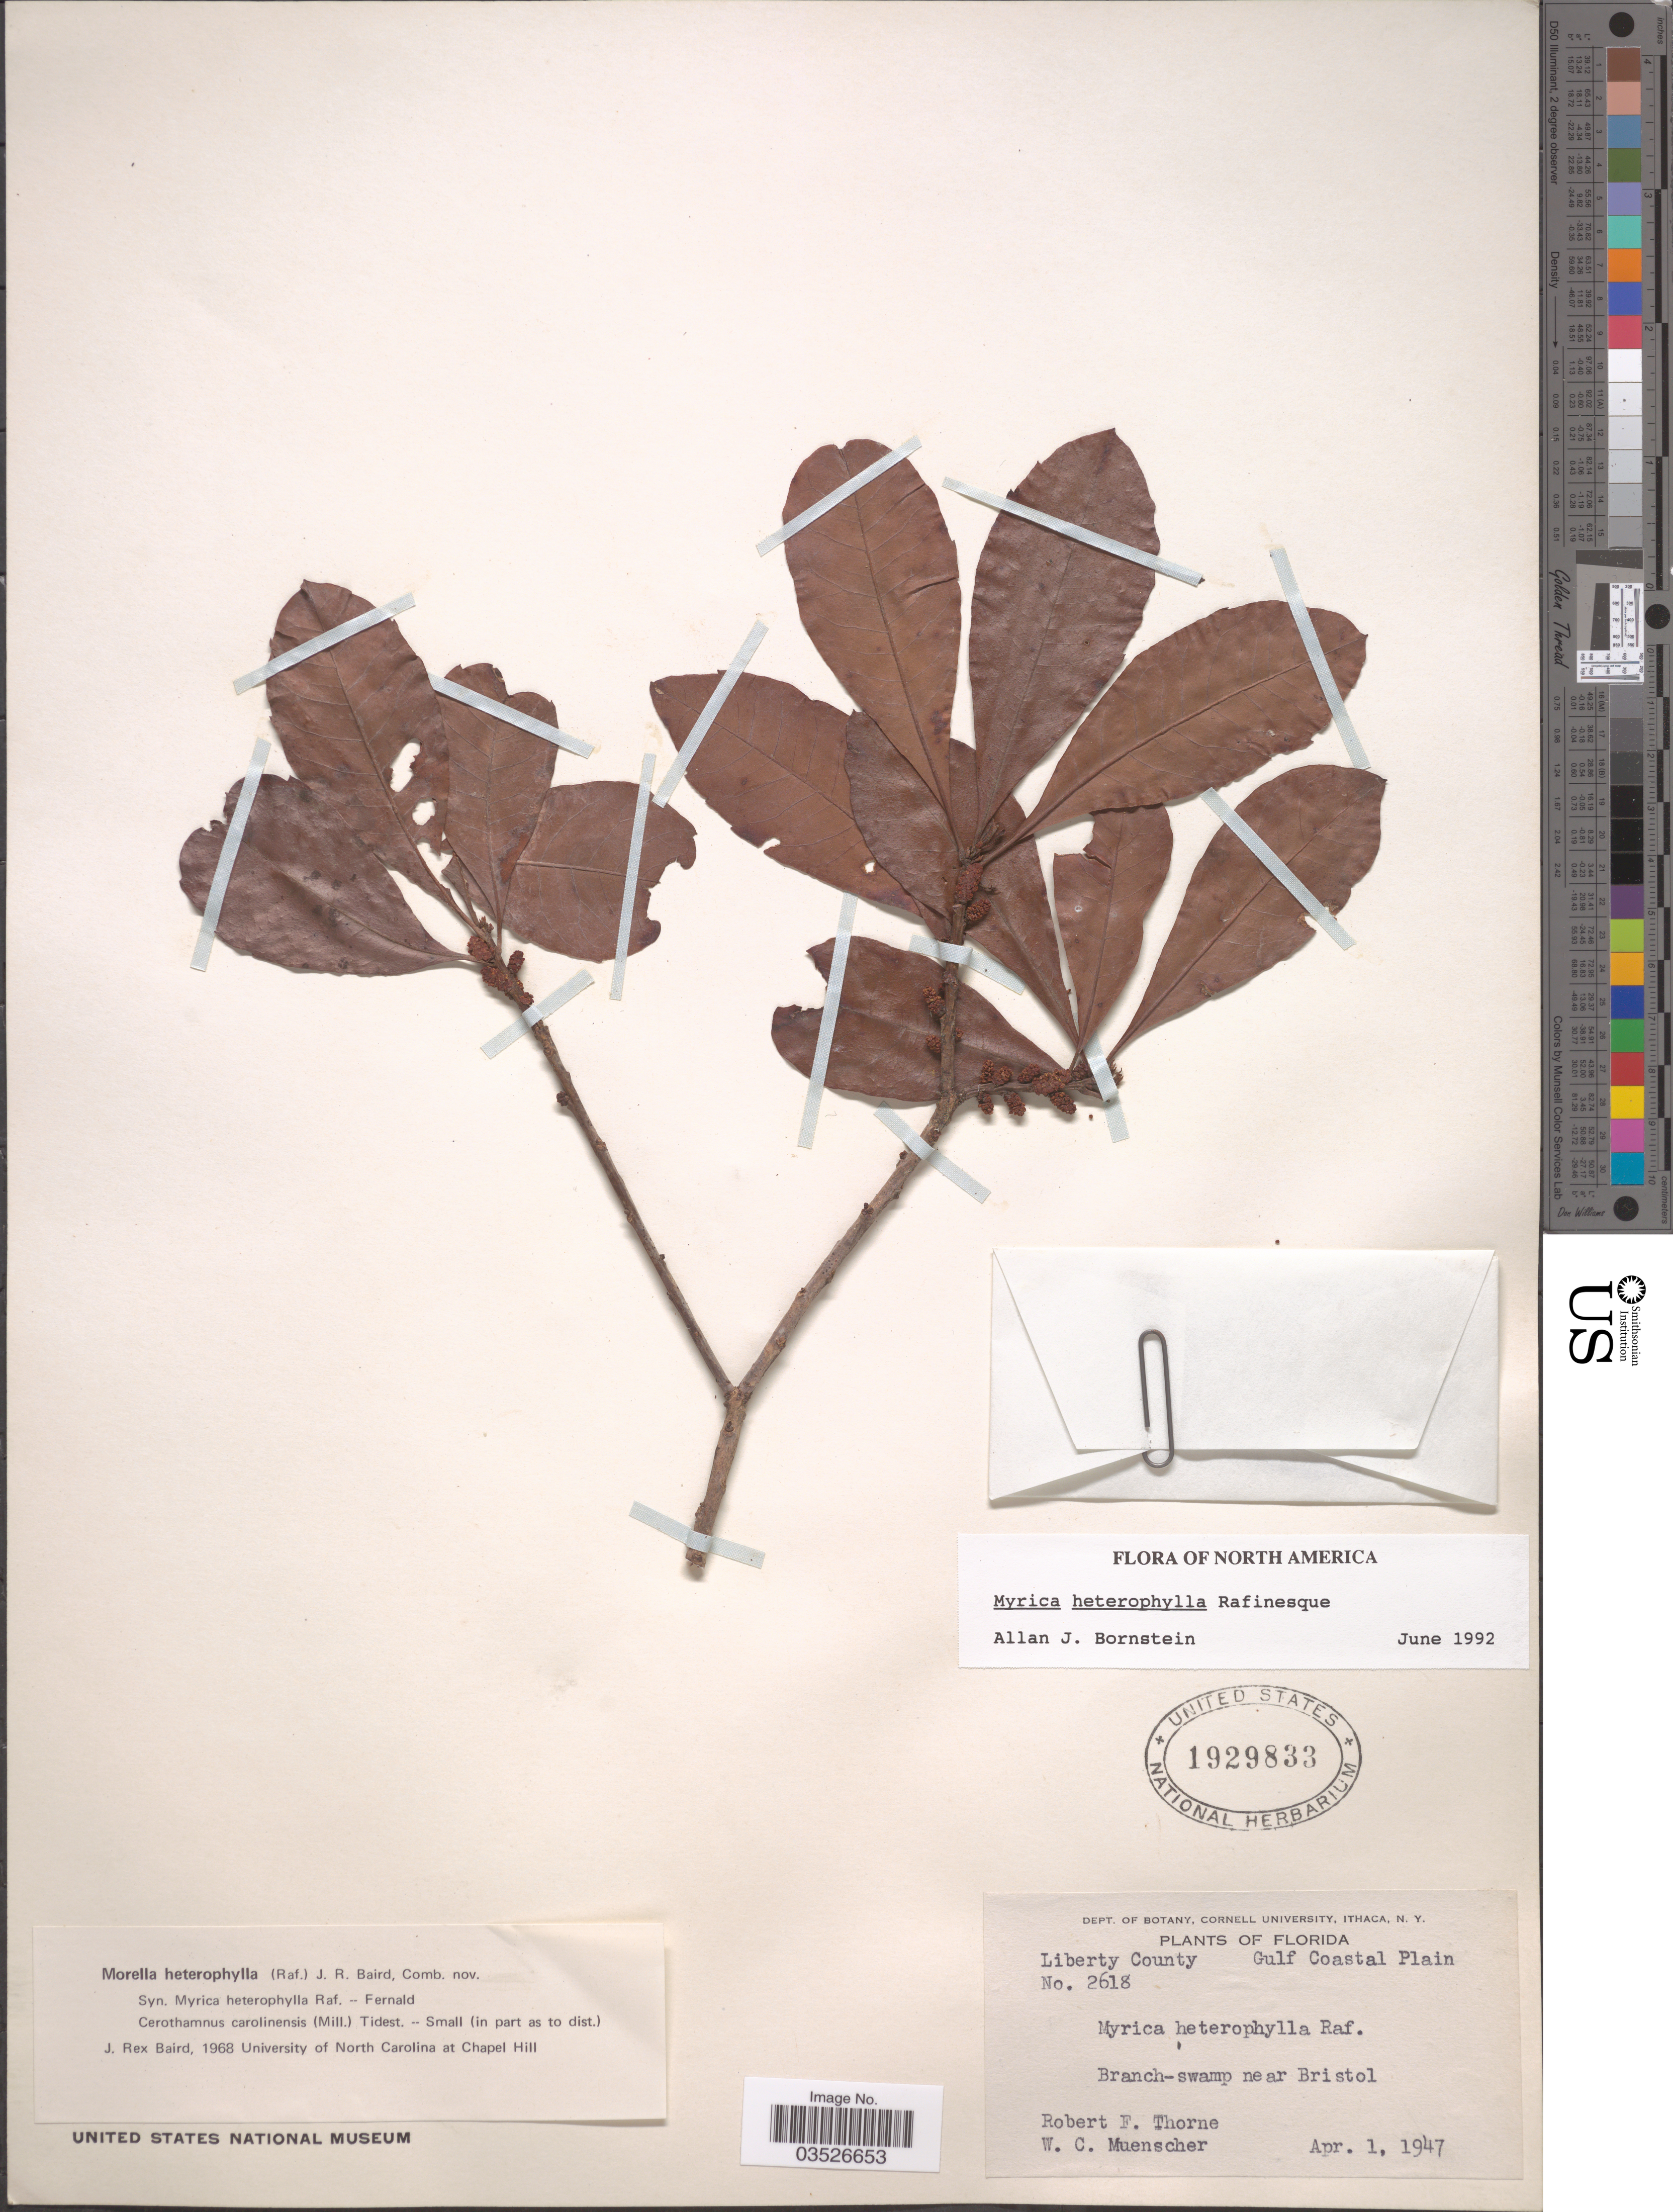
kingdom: Plantae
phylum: Tracheophyta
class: Magnoliopsida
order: Fagales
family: Myricaceae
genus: Morella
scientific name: Morella caroliniensis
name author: (Mill.) Small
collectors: R. F. Thorne & W. Muenscher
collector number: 2618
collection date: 1947-04-01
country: United States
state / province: Florida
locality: Liberty County. Gulf Coastal Plain. Near Bristol.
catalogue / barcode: US 1929833